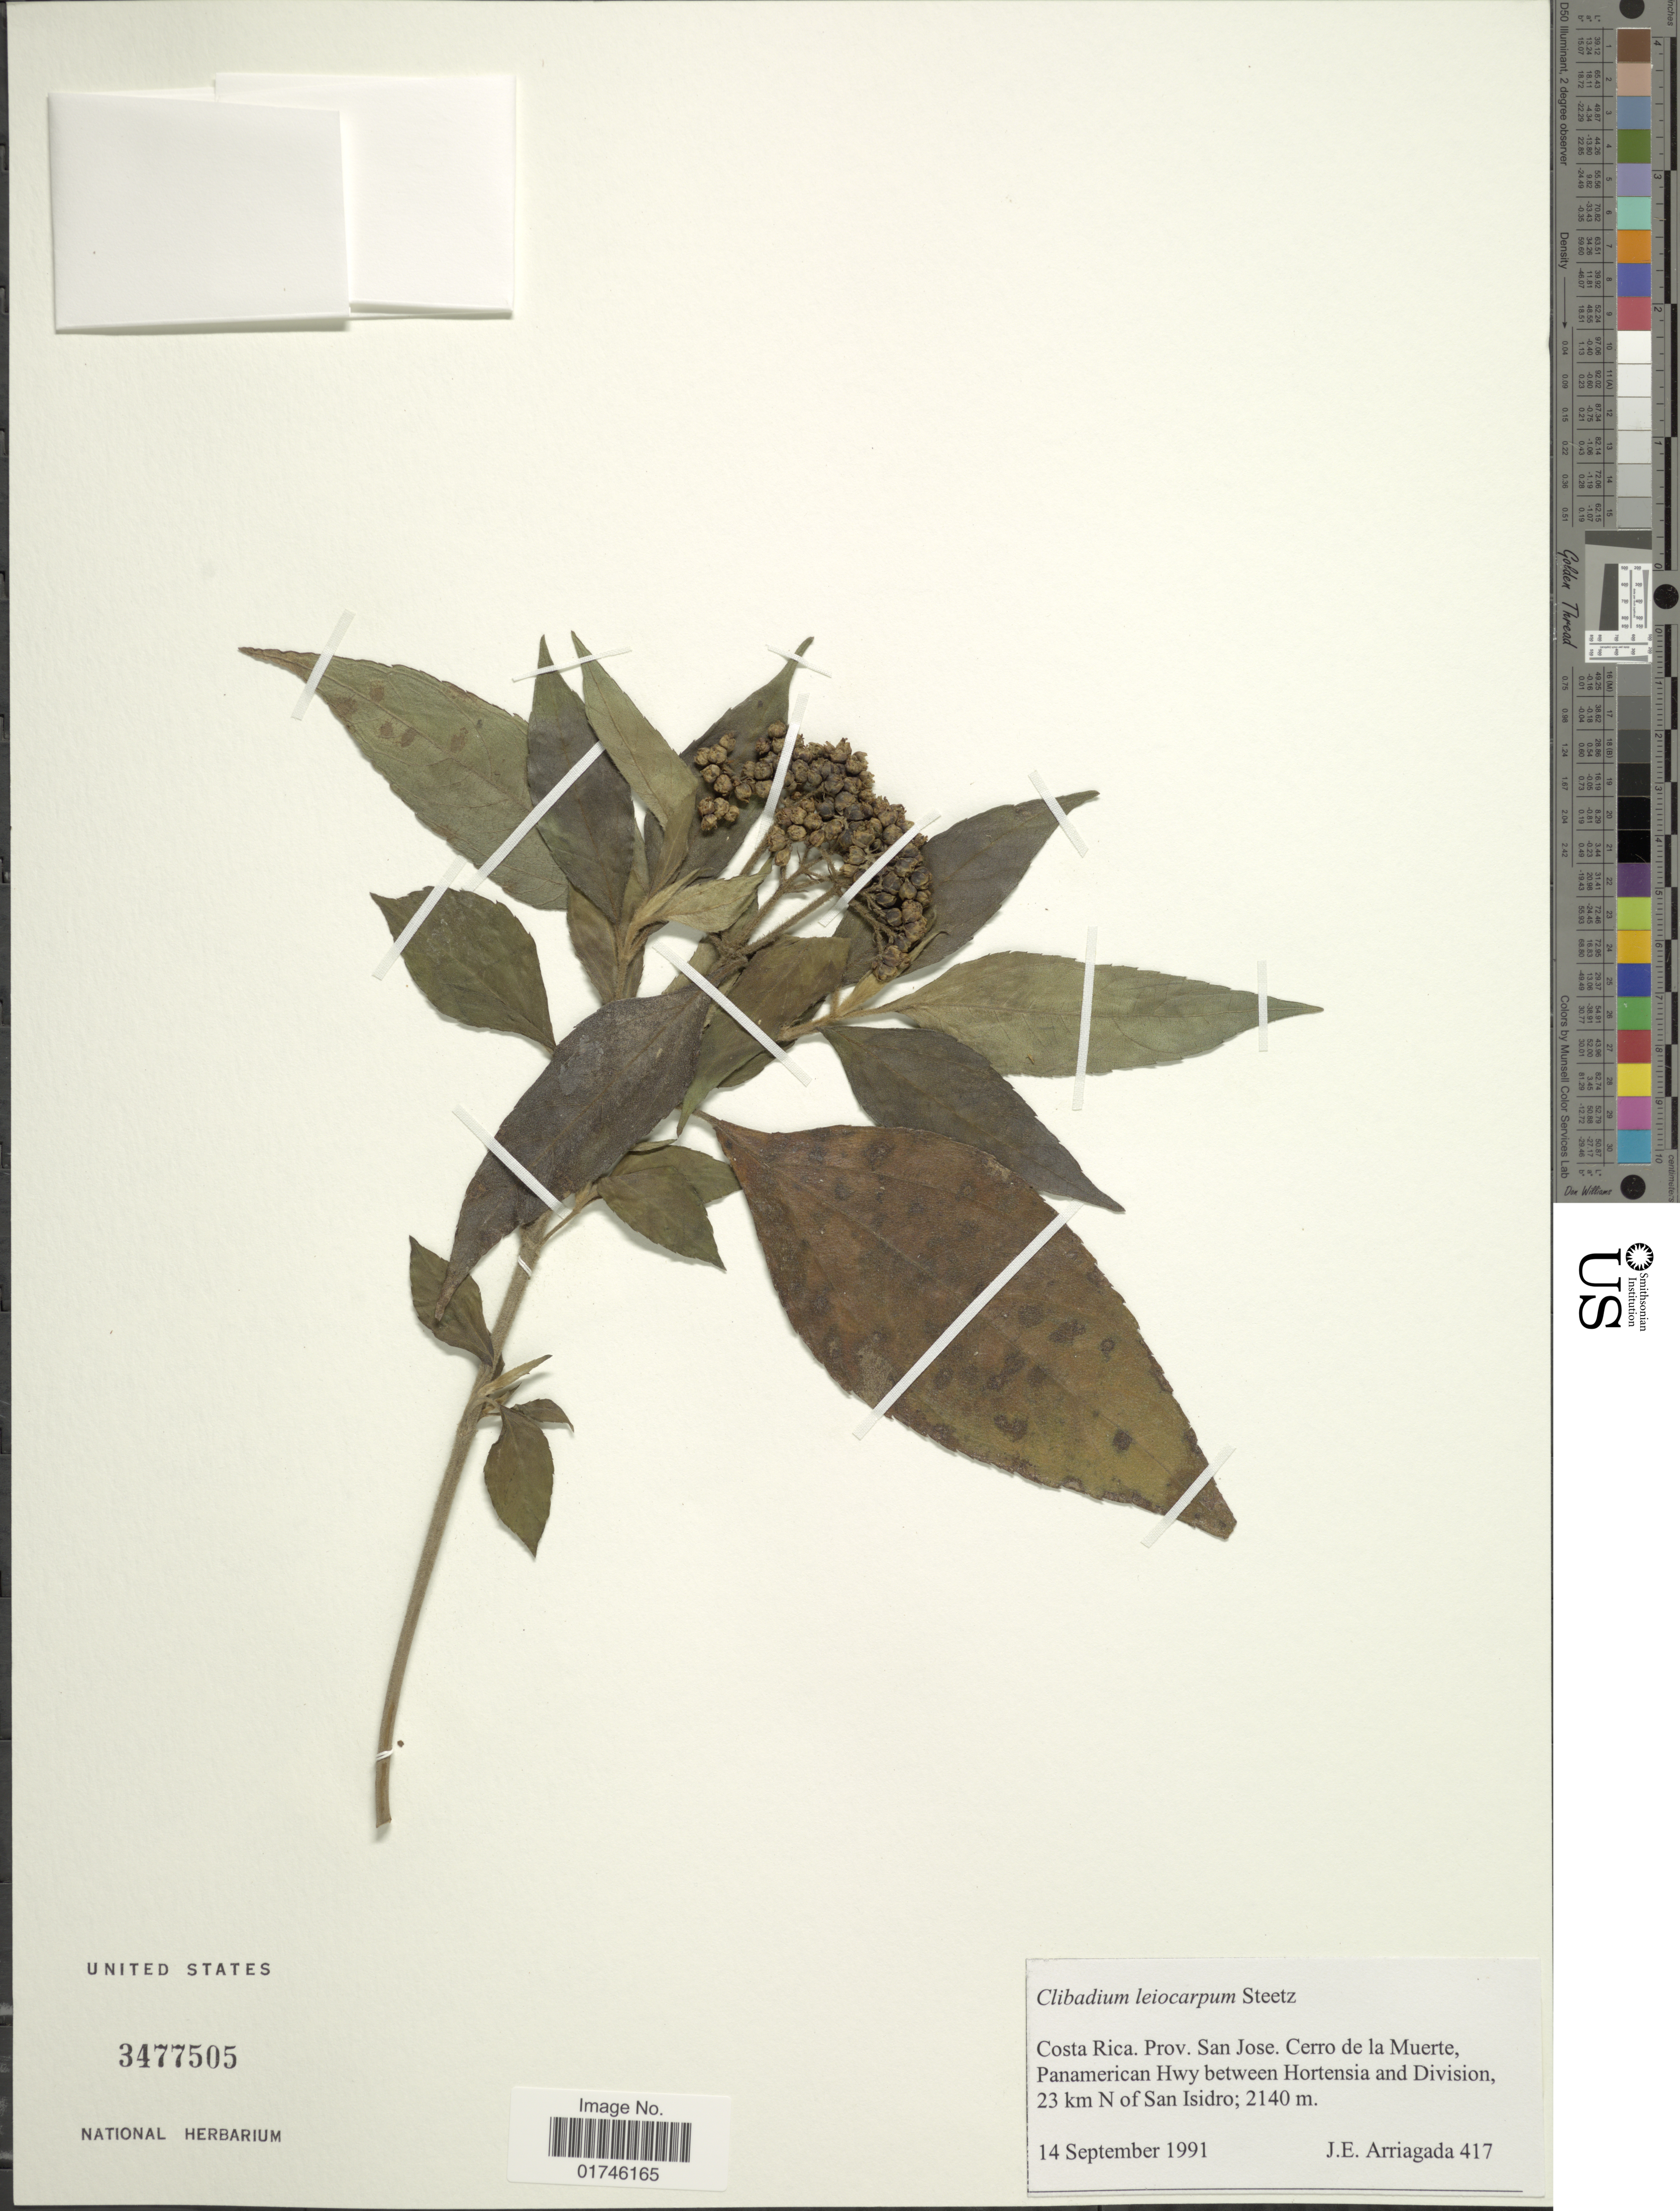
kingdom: Plantae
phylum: Tracheophyta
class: Magnoliopsida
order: Asterales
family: Asteraceae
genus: Clibadium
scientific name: Clibadium leiocarpum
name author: Steetz in Seem.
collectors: J. Arriagada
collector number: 417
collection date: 1991-09-14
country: Costa Rica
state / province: San José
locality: Costa Rica. Prov. San Jose. Cerro de la Muerte Panamerican Hwy between Hortensia and Division. 23 km N of San Isidoro.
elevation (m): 2140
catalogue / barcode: US 3477505